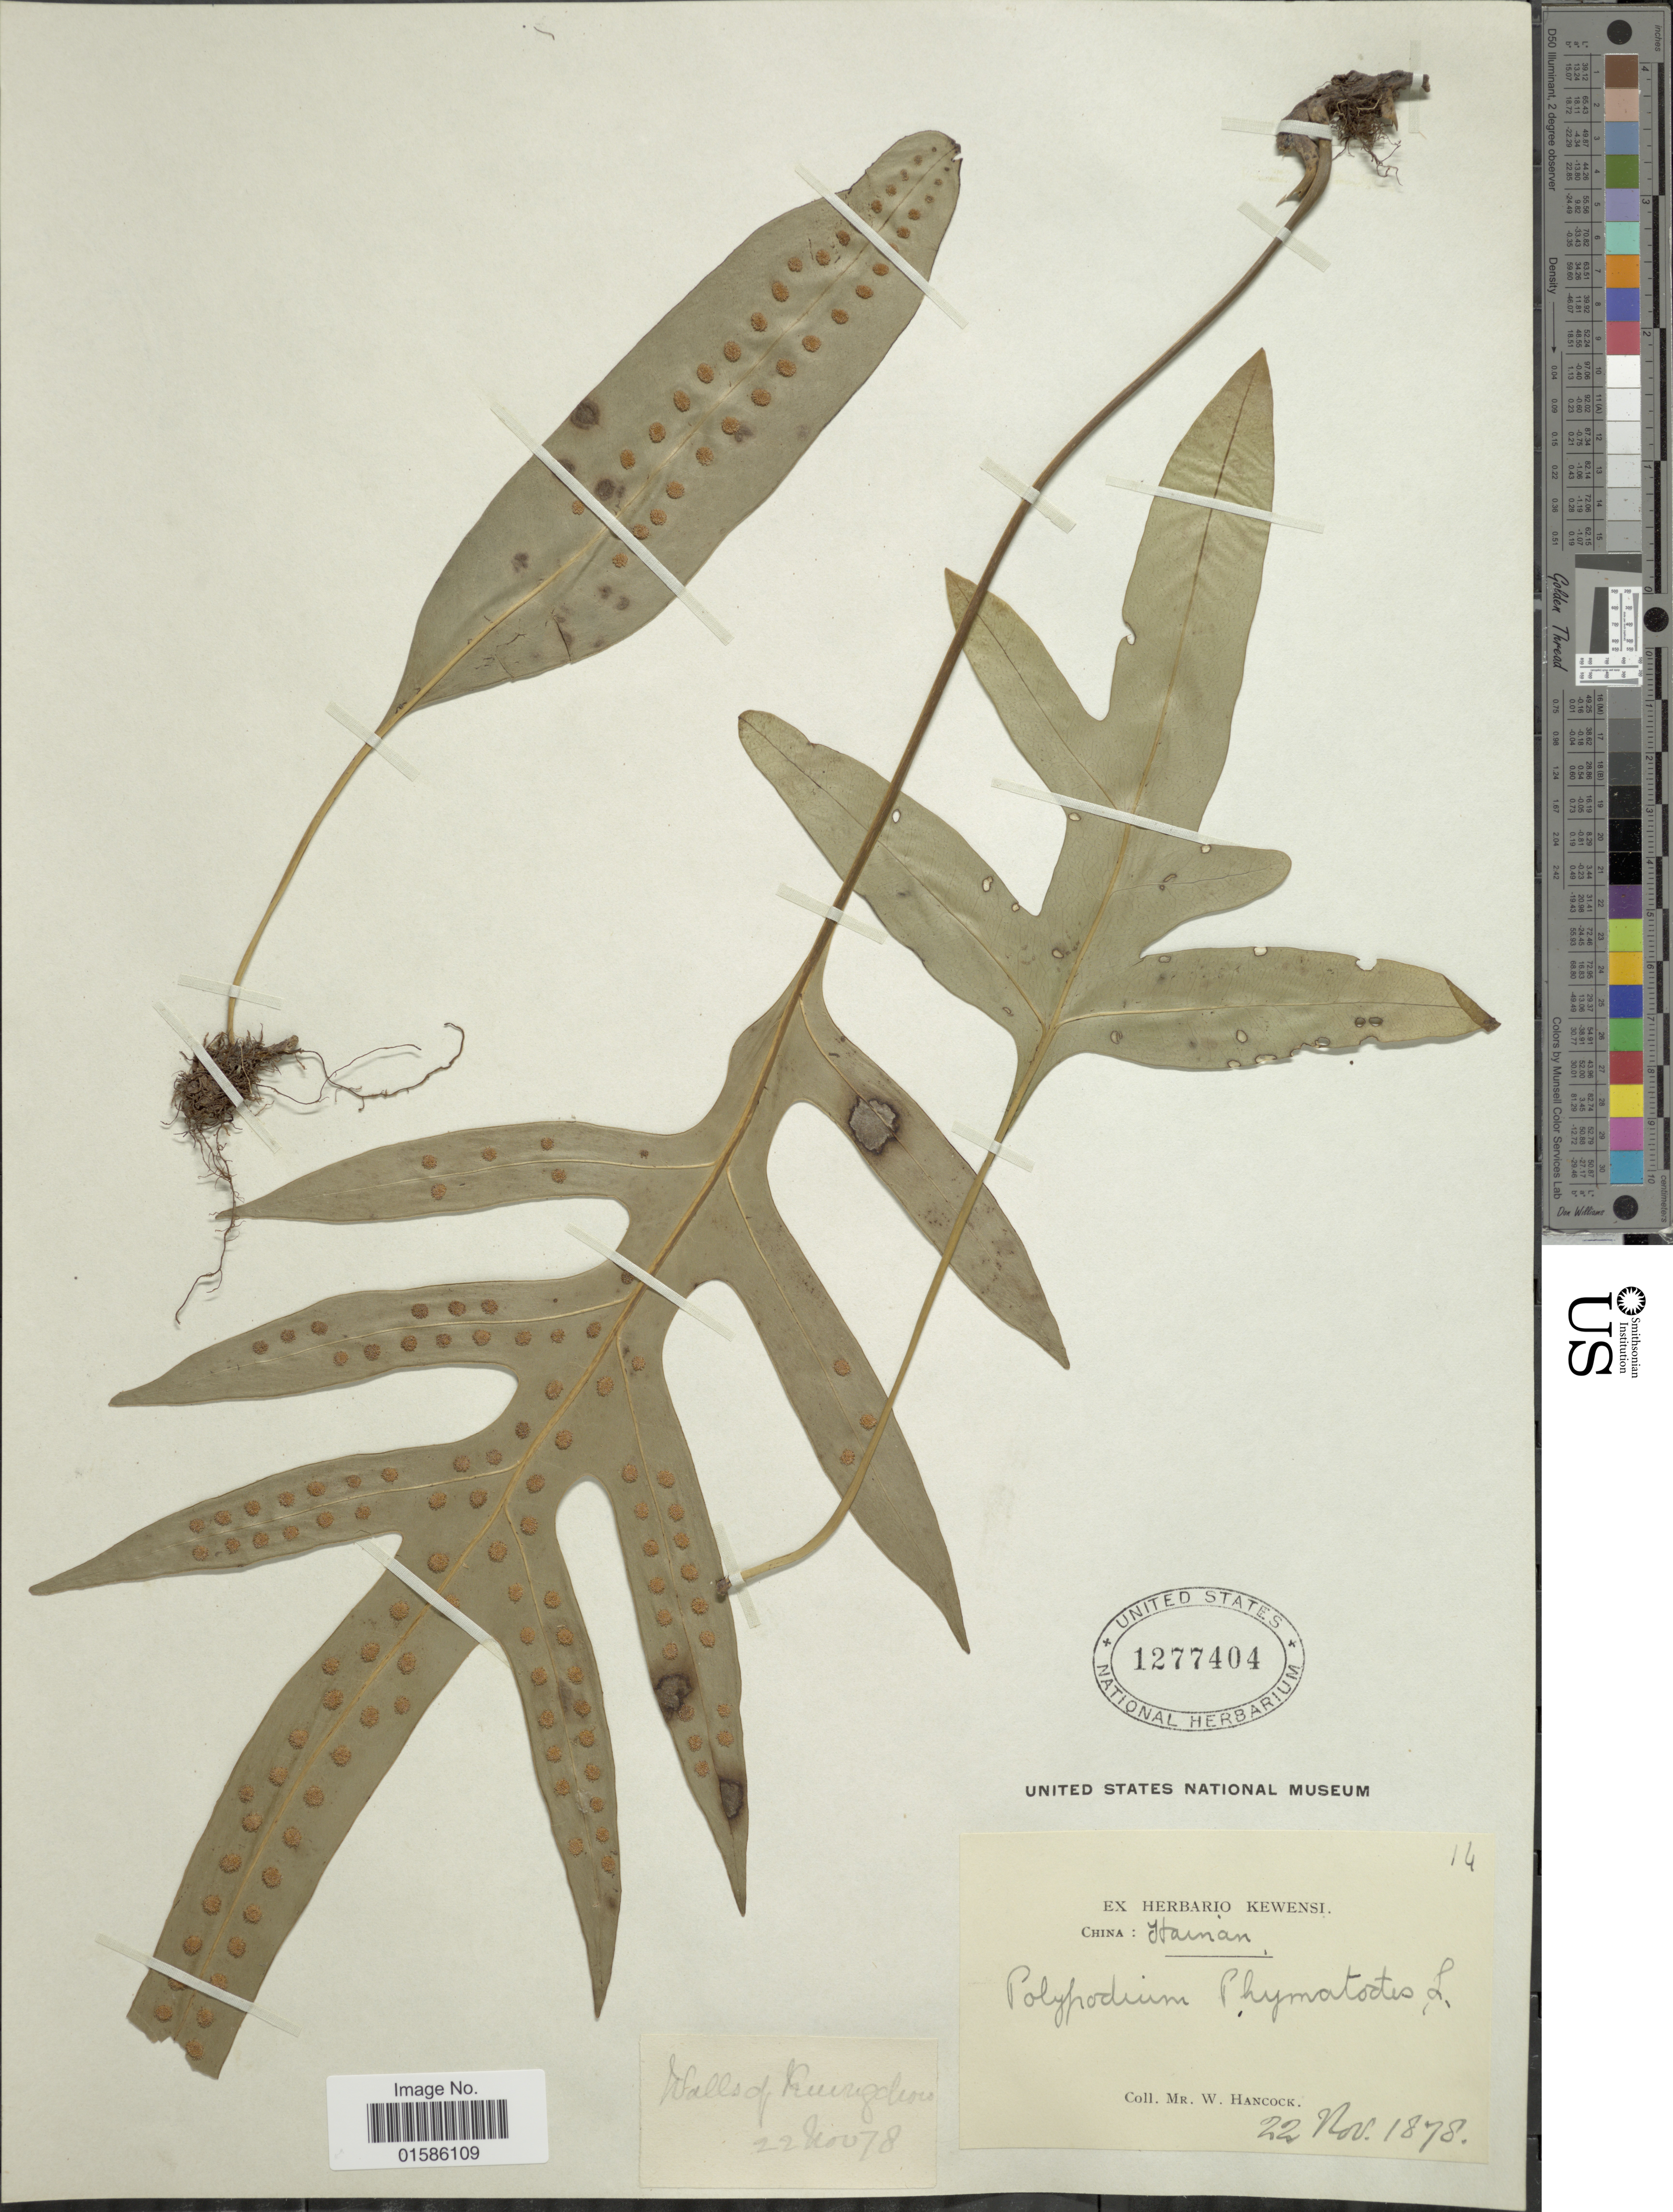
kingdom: Plantae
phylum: Tracheophyta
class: Polypodiopsida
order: Polypodiales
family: Polypodiaceae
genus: Microsorum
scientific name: Microsorum scolopendria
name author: (Burm. f.) Copel.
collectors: W. Hancock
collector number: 14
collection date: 1878-11-22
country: China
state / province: Hainan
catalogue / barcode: US 1277404